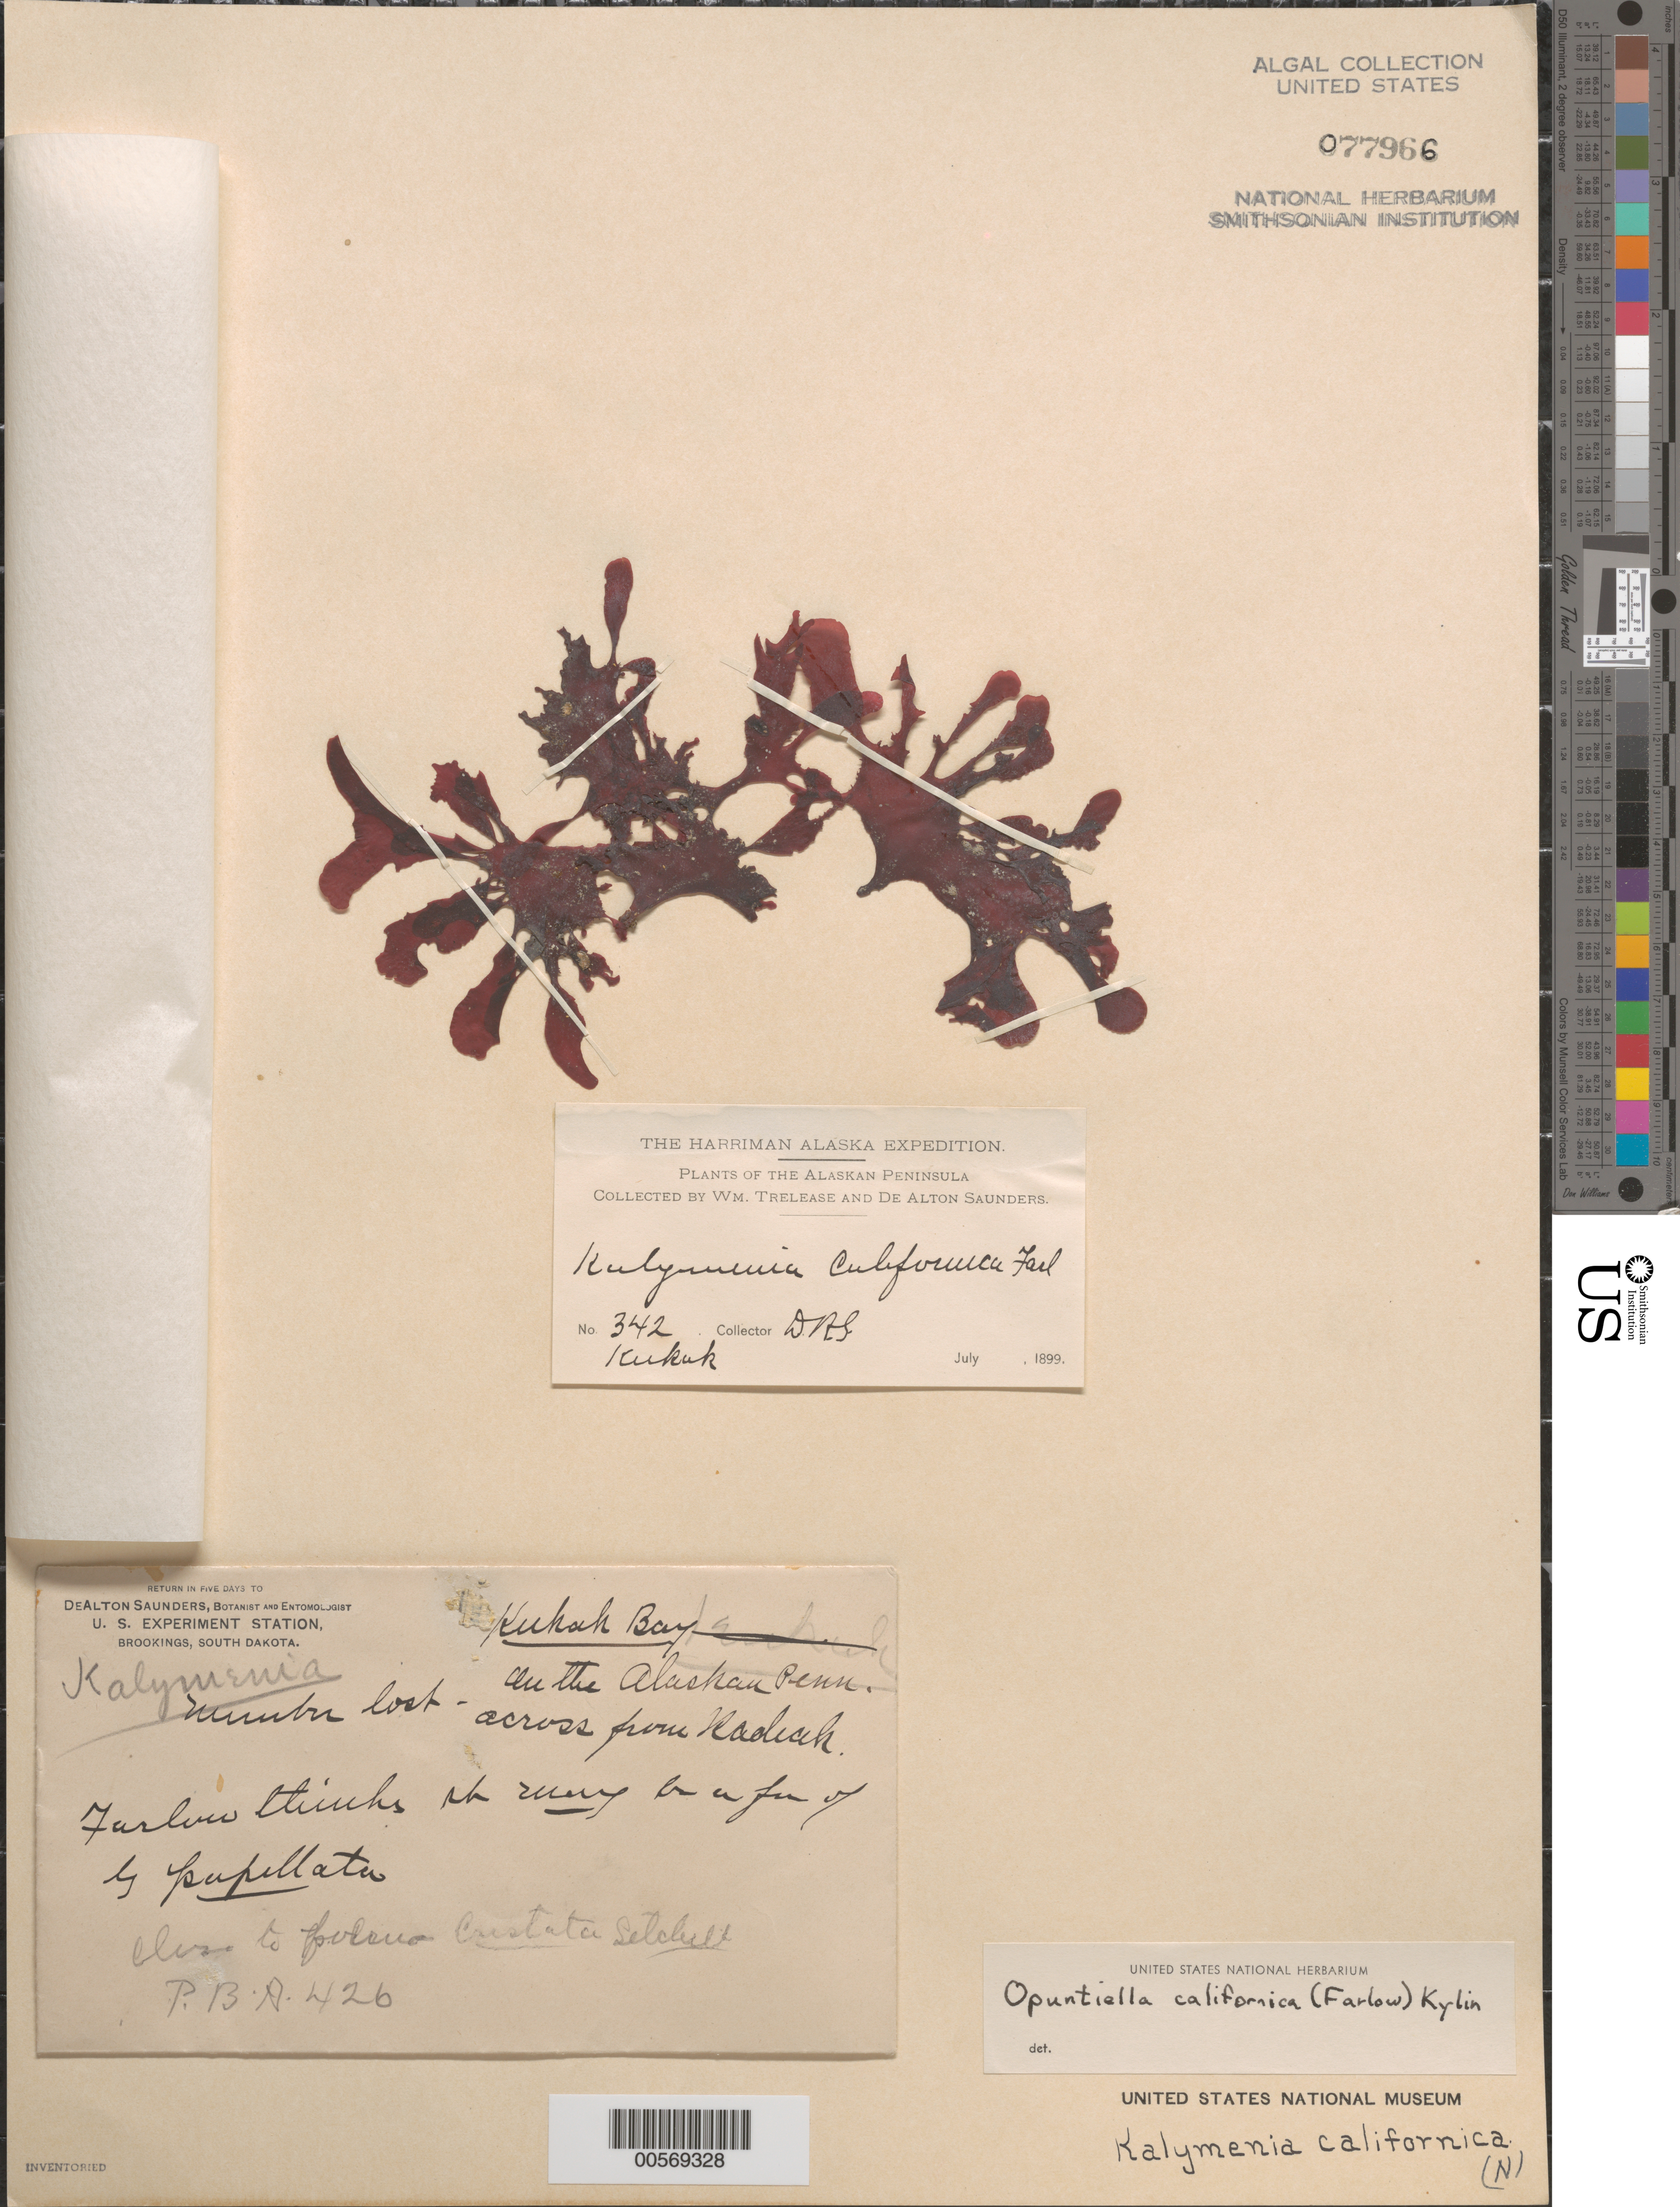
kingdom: Plantae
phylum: Rhodophyta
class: Florideophyceae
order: Gigartinales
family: Furcellariaceae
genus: Opuntiella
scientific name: Opuntiella californica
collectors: D. Saunders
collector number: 342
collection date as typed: Jul 1899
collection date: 1899-07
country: United States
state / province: Alaska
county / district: Dillingham Division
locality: Kukak Bay, Alaska Peninsula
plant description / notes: Harriman Alaska Expedition, 1899, as Kalymenia californica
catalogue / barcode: US 77966